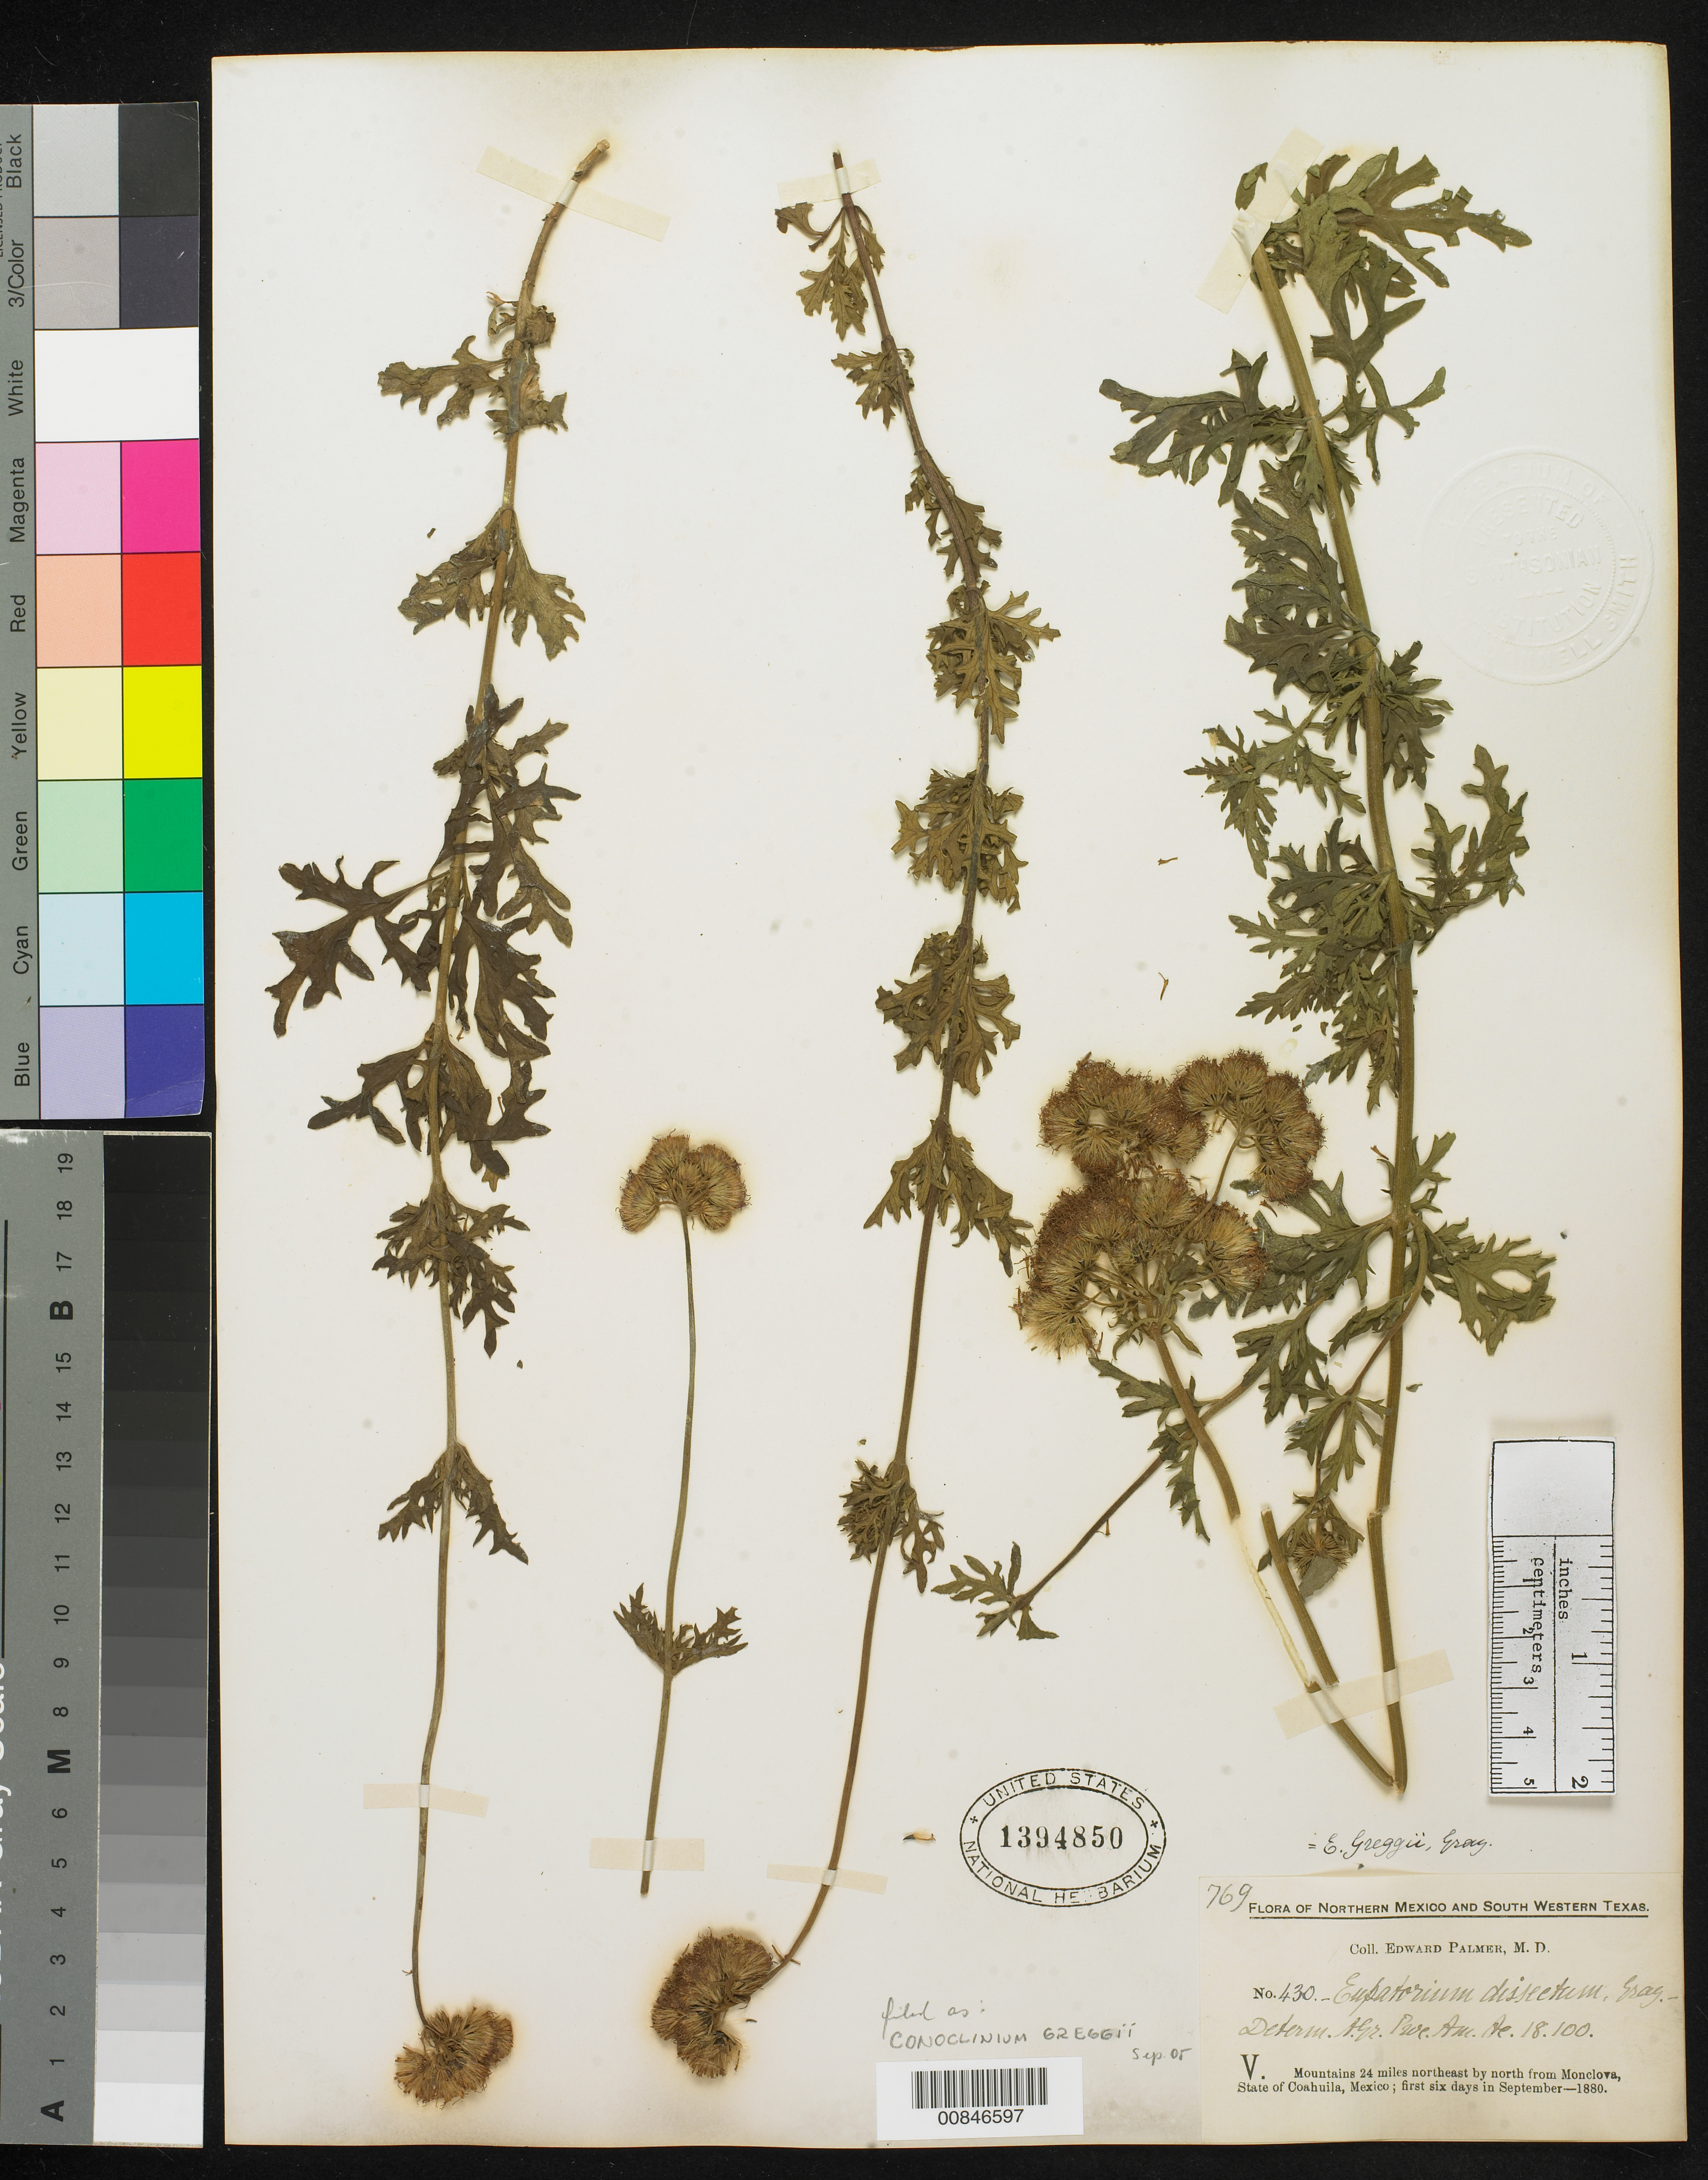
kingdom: Plantae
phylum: Tracheophyta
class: Magnoliopsida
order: Asterales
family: Asteraceae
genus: Conoclinium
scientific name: Conoclinium greggii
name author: (A. Gray) Small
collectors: E. Palmer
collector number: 430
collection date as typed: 01 Sep 1880 to 06 Sep 1880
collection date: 1880-09-01/1880-09-06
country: Mexico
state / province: Coahuila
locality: V. Mountains 24 miles northeast by north from Monclova, Coahuila.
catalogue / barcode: US 1394850